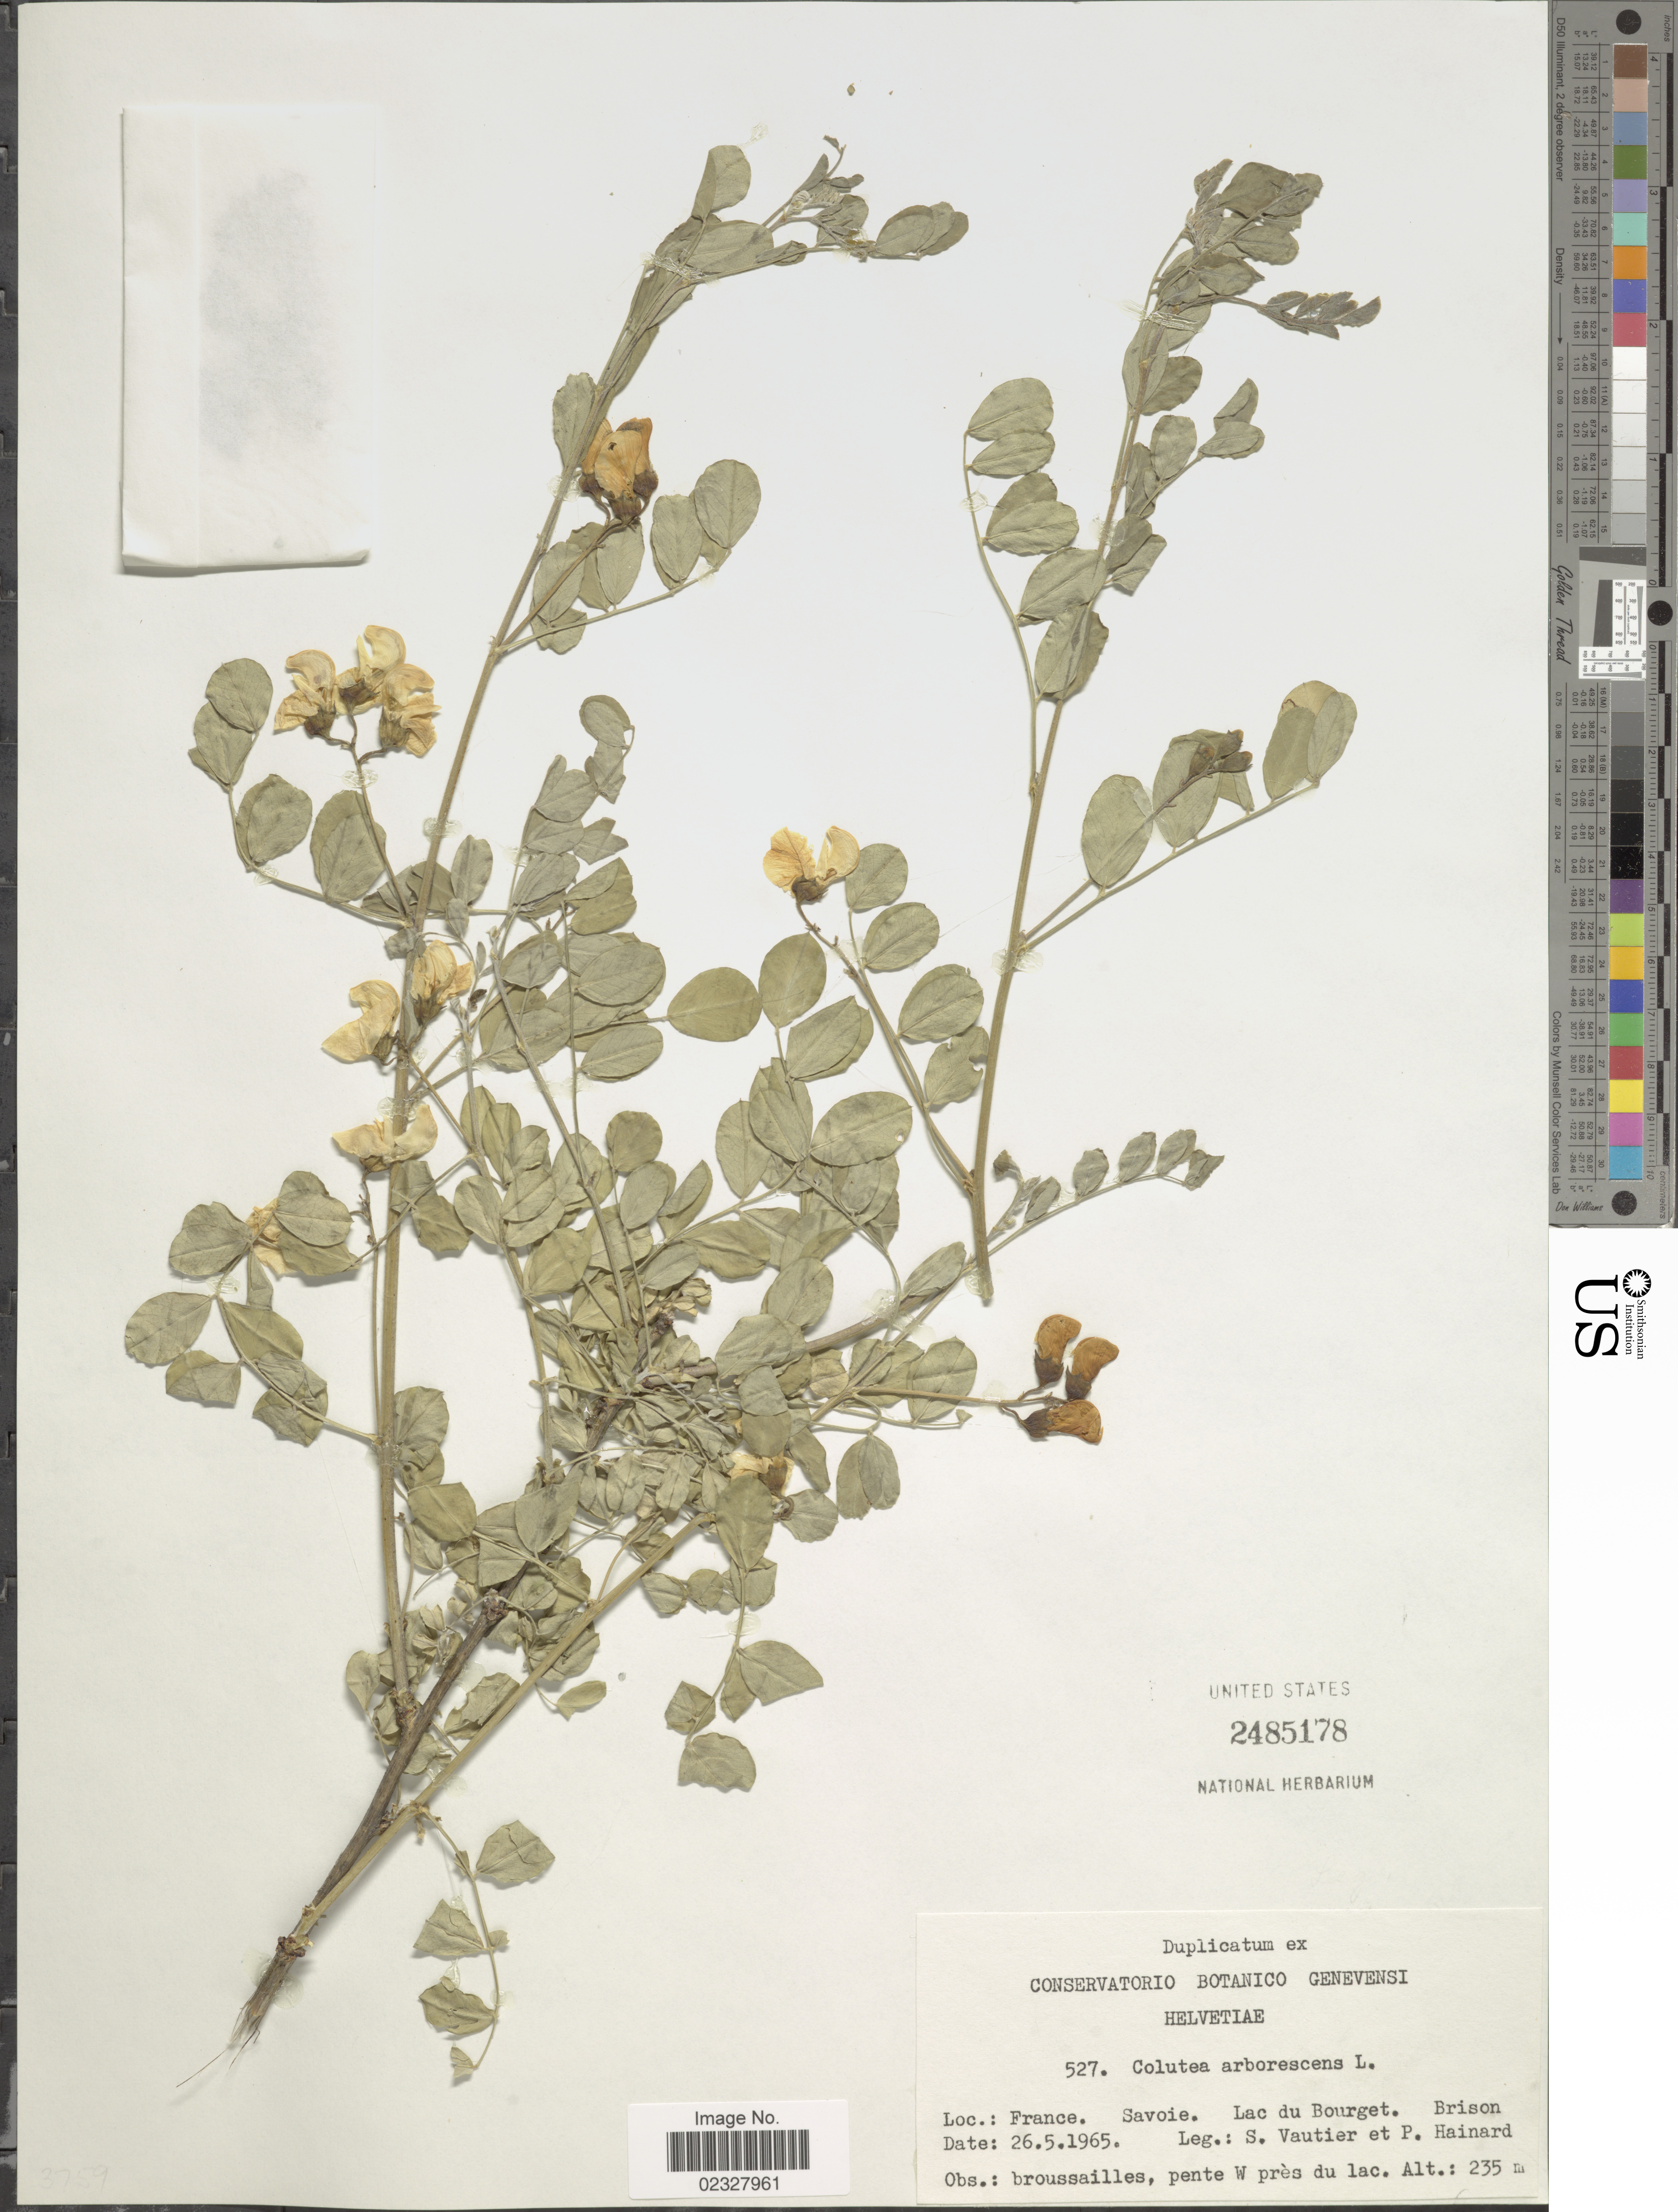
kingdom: Plantae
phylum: Tracheophyta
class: Magnoliopsida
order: Fabales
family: Fabaceae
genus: Colutea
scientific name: Colutea arborescens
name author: L.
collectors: S. Vautier & P. Hainard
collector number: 527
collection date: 1965-05-26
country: France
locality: Savoie. Lac du Bourget. Brison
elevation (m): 235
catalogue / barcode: US 2485178